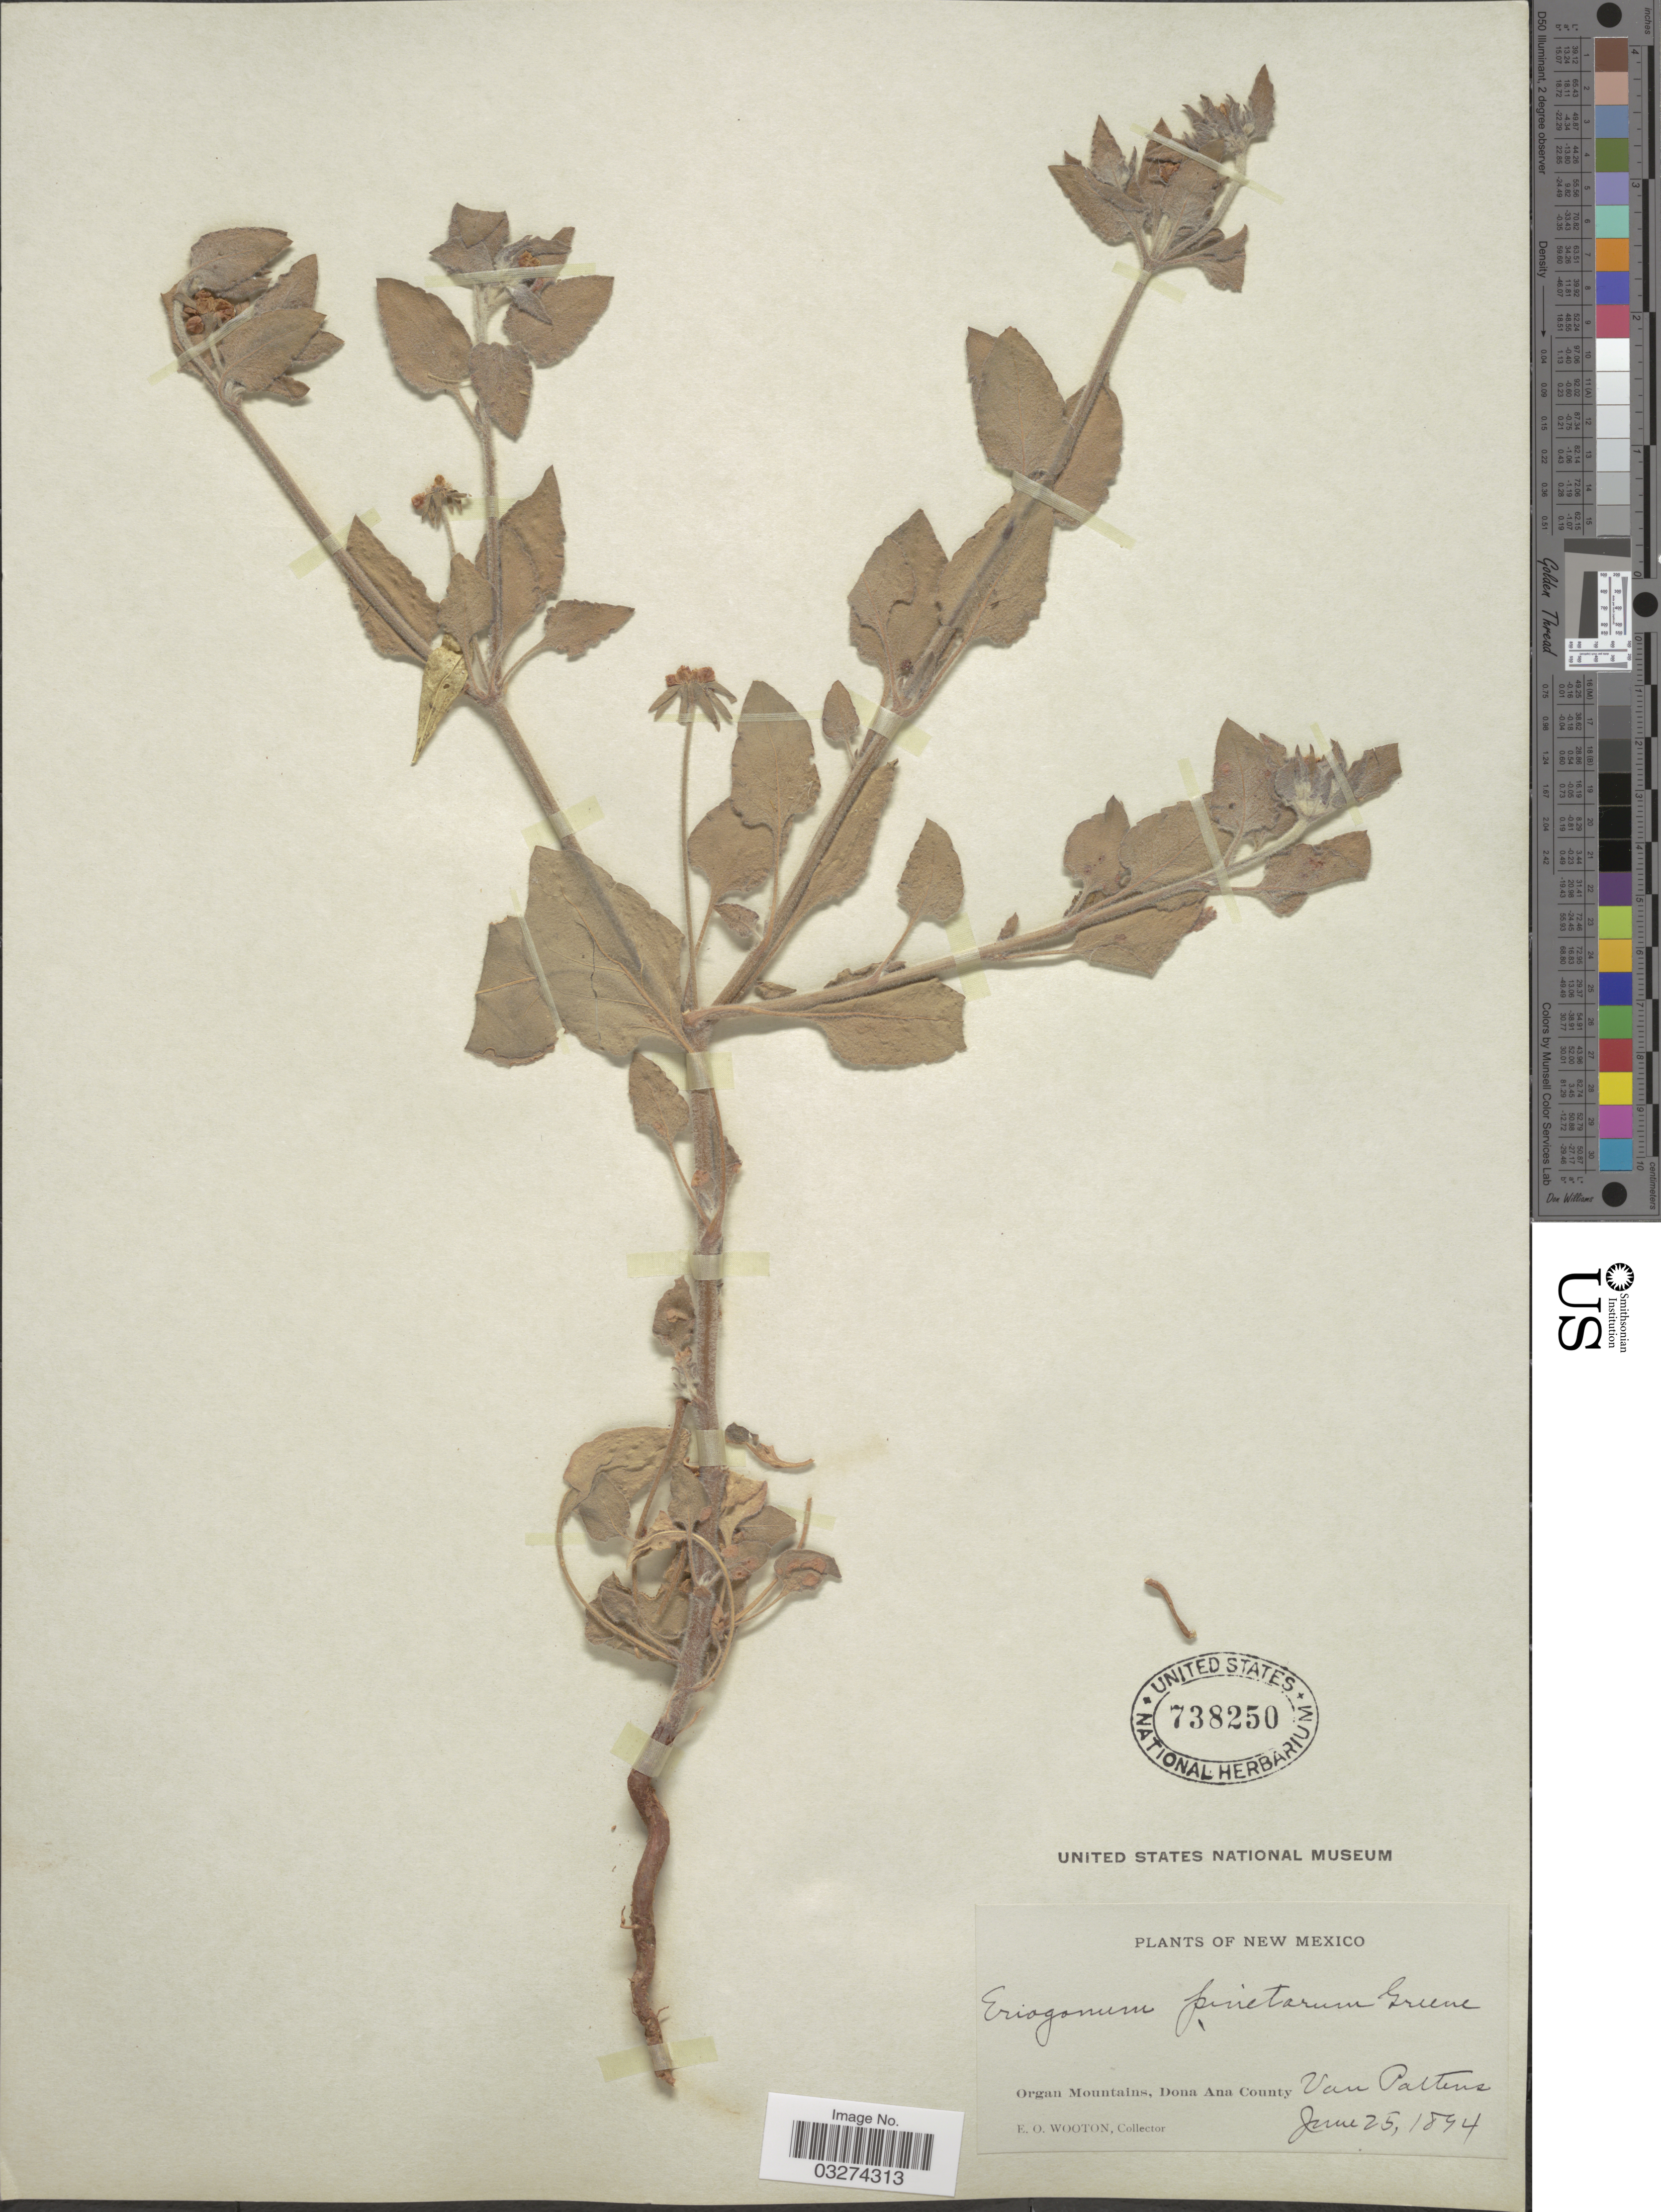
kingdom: Plantae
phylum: Tracheophyta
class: Magnoliopsida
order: Caryophyllales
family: Polygonaceae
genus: Eriogonum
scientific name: Eriogonum abertianum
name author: Torr.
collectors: E. O. Wooton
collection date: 1894-06-25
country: United States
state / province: New Mexico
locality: Organ Mountains, Dona Ana County, Van Pattens.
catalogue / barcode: US 738250